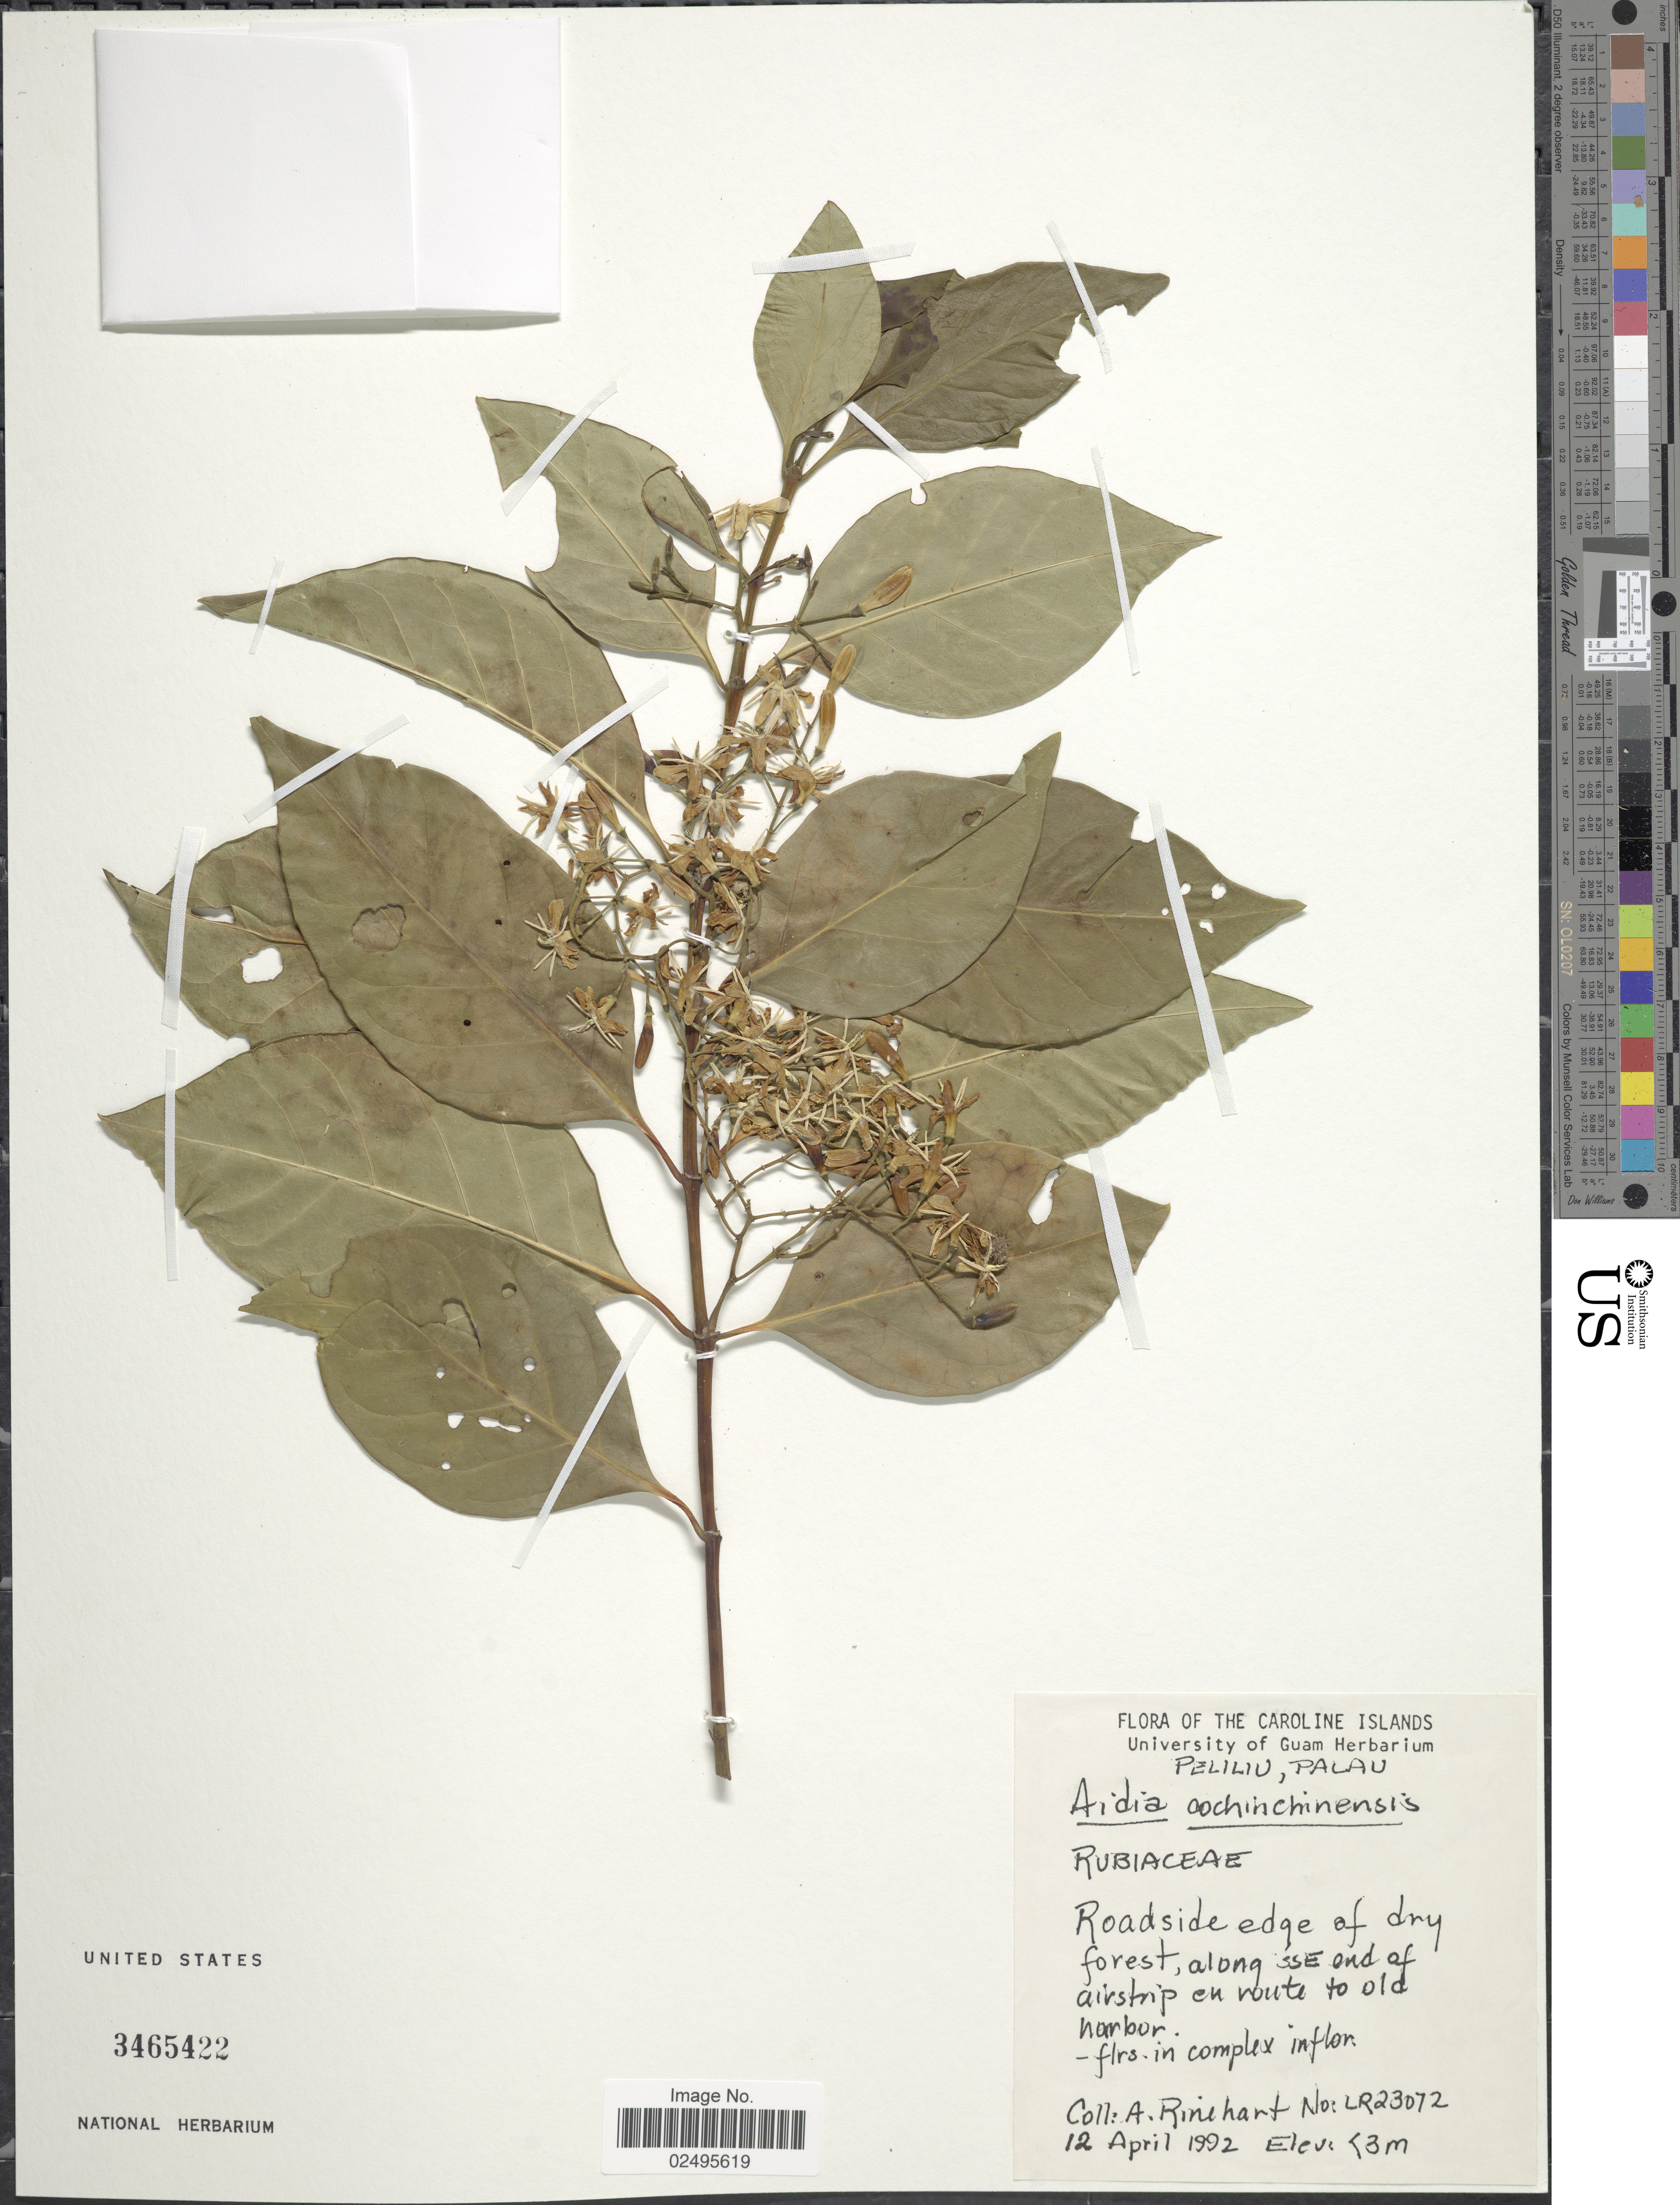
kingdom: Plantae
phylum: Tracheophyta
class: Magnoliopsida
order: Gentianales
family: Rubiaceae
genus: Aidia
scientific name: Aidia graeffei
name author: (Reinecke) Tirveng.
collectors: A. Rinehart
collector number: LR23072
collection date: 1992-04-12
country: Palau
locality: The Caroline Islands. Peliliu, Palau, along SSE and of airstrip en route to old harbor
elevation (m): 3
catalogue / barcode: US 3465422